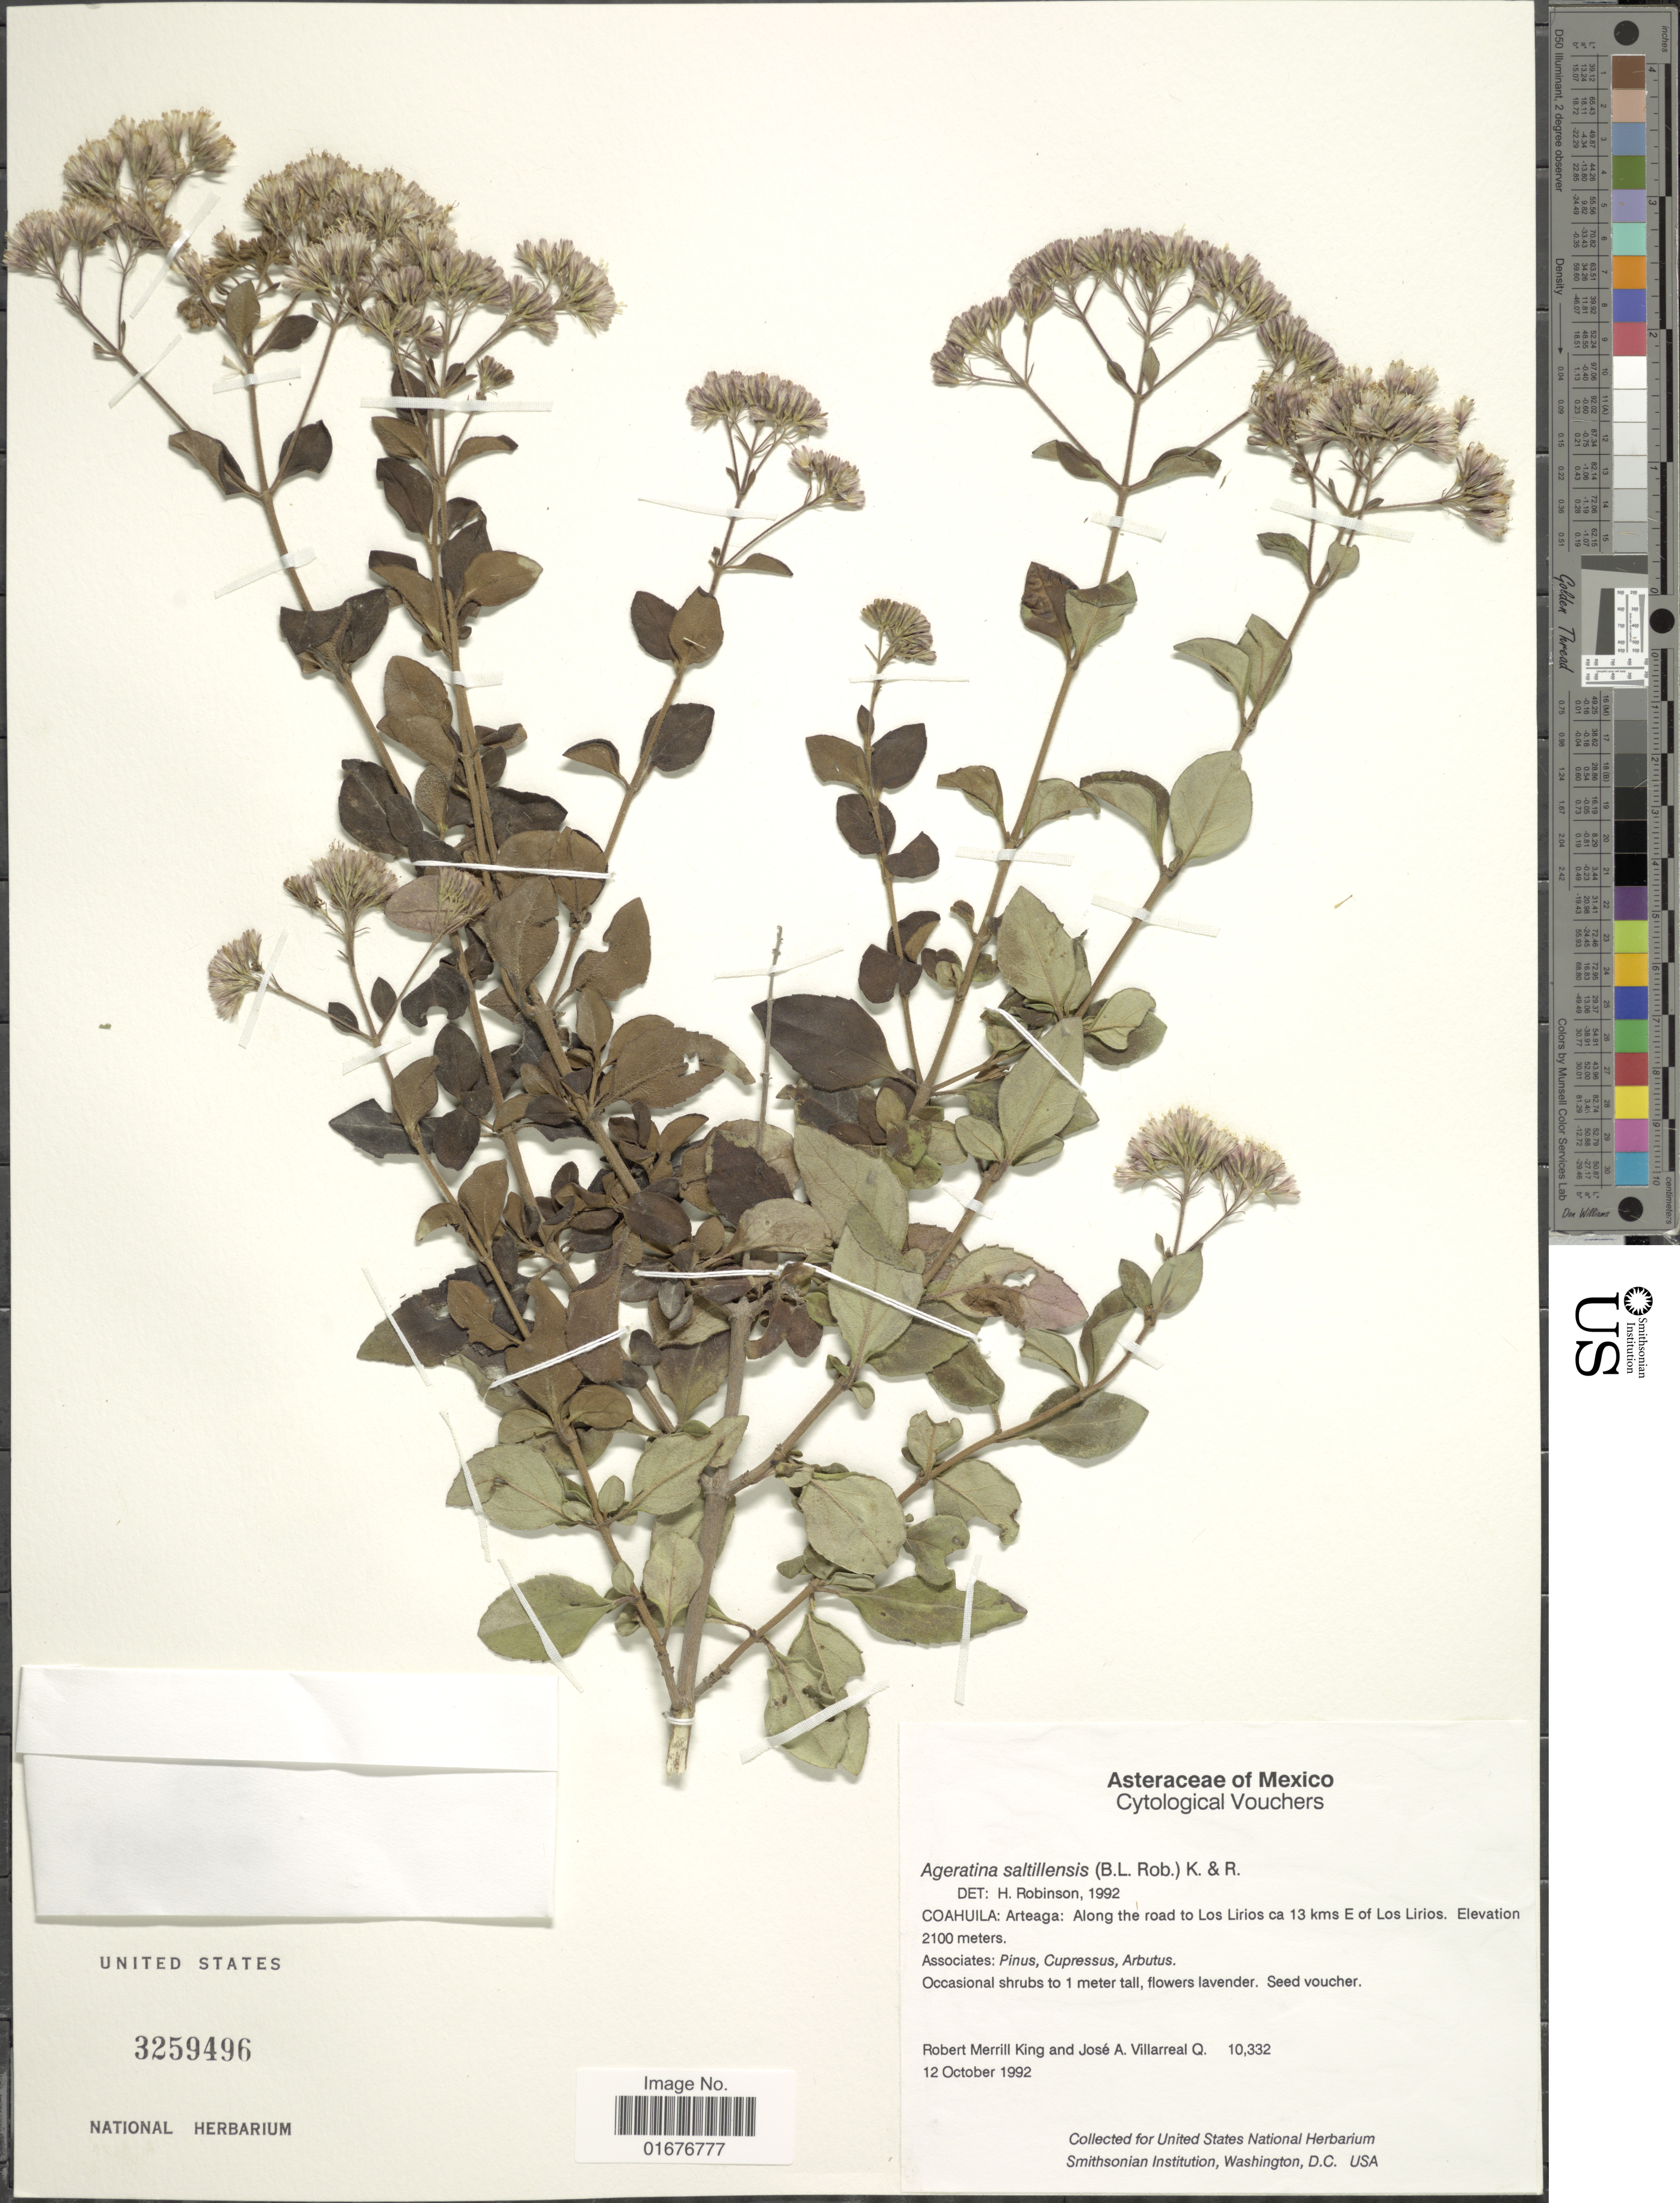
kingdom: Plantae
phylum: Tracheophyta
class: Magnoliopsida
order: Asterales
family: Asteraceae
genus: Ageratina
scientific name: Ageratina saltillensis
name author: (B.L. Rob.) R.M. King & H. Rob.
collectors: R. M. King & J. Villarreal-Quintanilla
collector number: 10332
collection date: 1992-10-12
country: Mexico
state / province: Coahuila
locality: Arteaga: along the road to Los Lirios ca 13 kms E of Los Lirios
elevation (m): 2100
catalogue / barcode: US 3259496